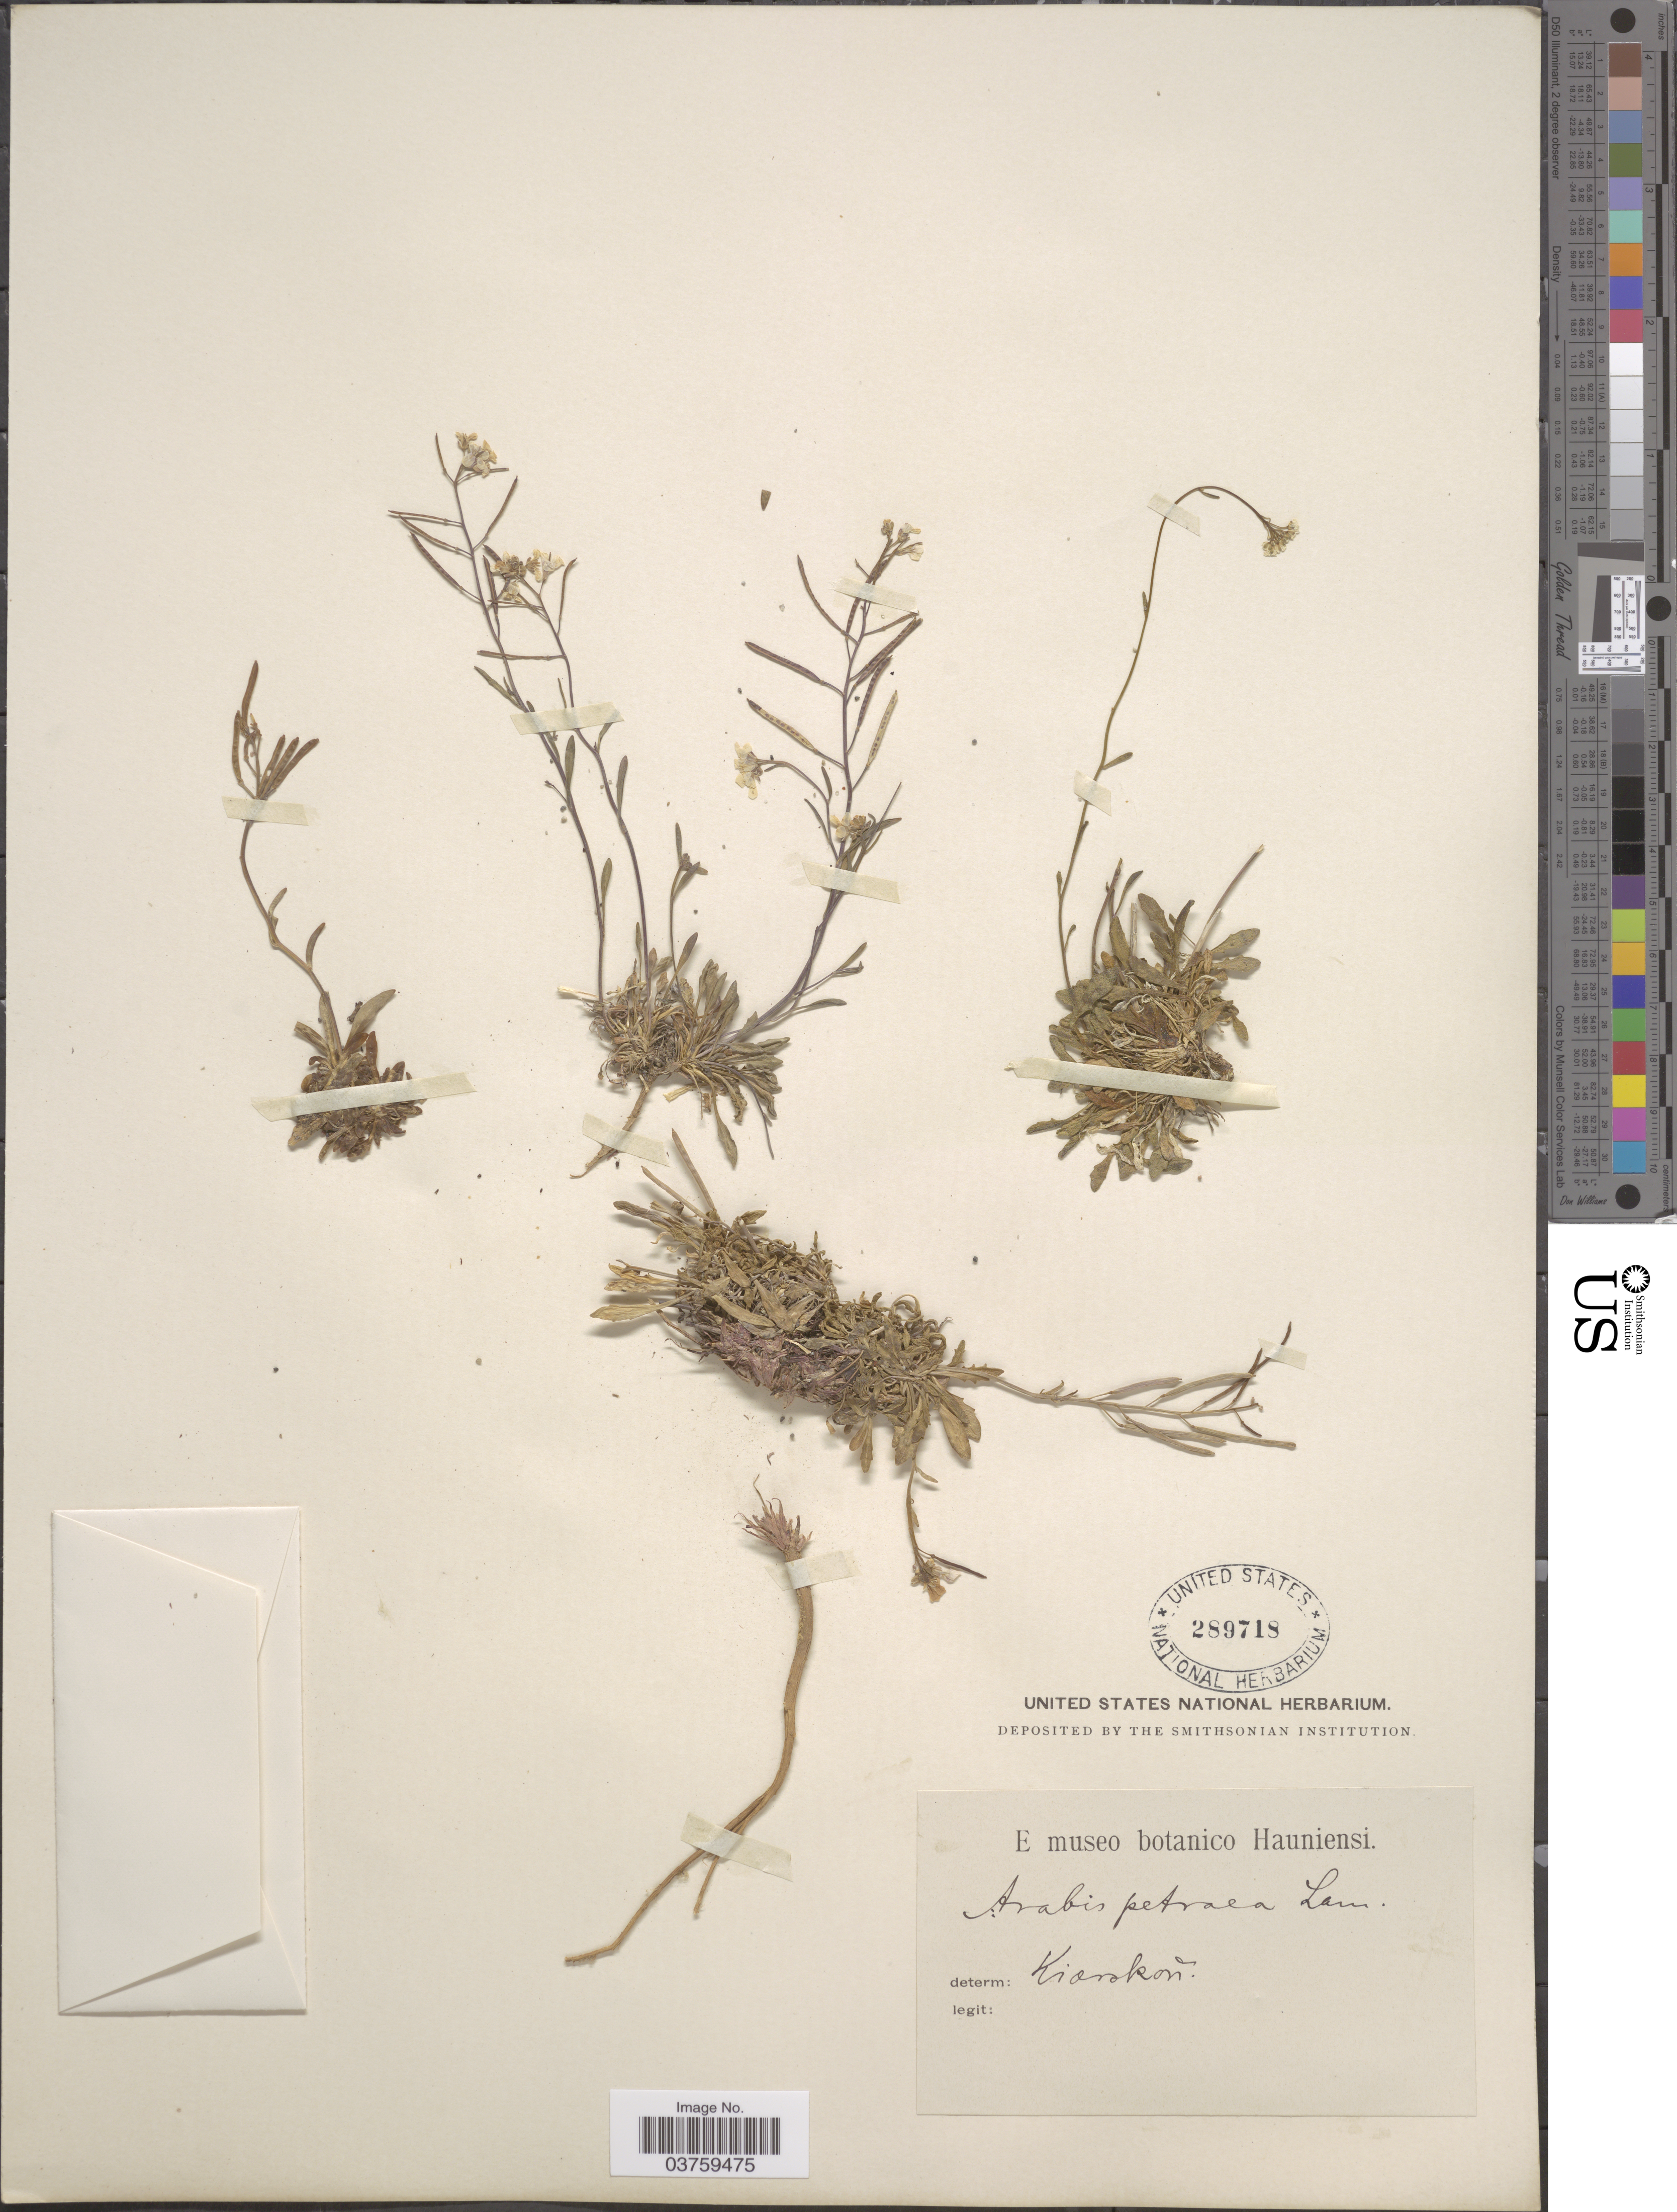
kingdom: Plantae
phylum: Tracheophyta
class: Magnoliopsida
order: Brassicales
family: Brassicaceae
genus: Arabis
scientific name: Arabis petraea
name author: (L.) Lam.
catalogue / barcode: US 289718